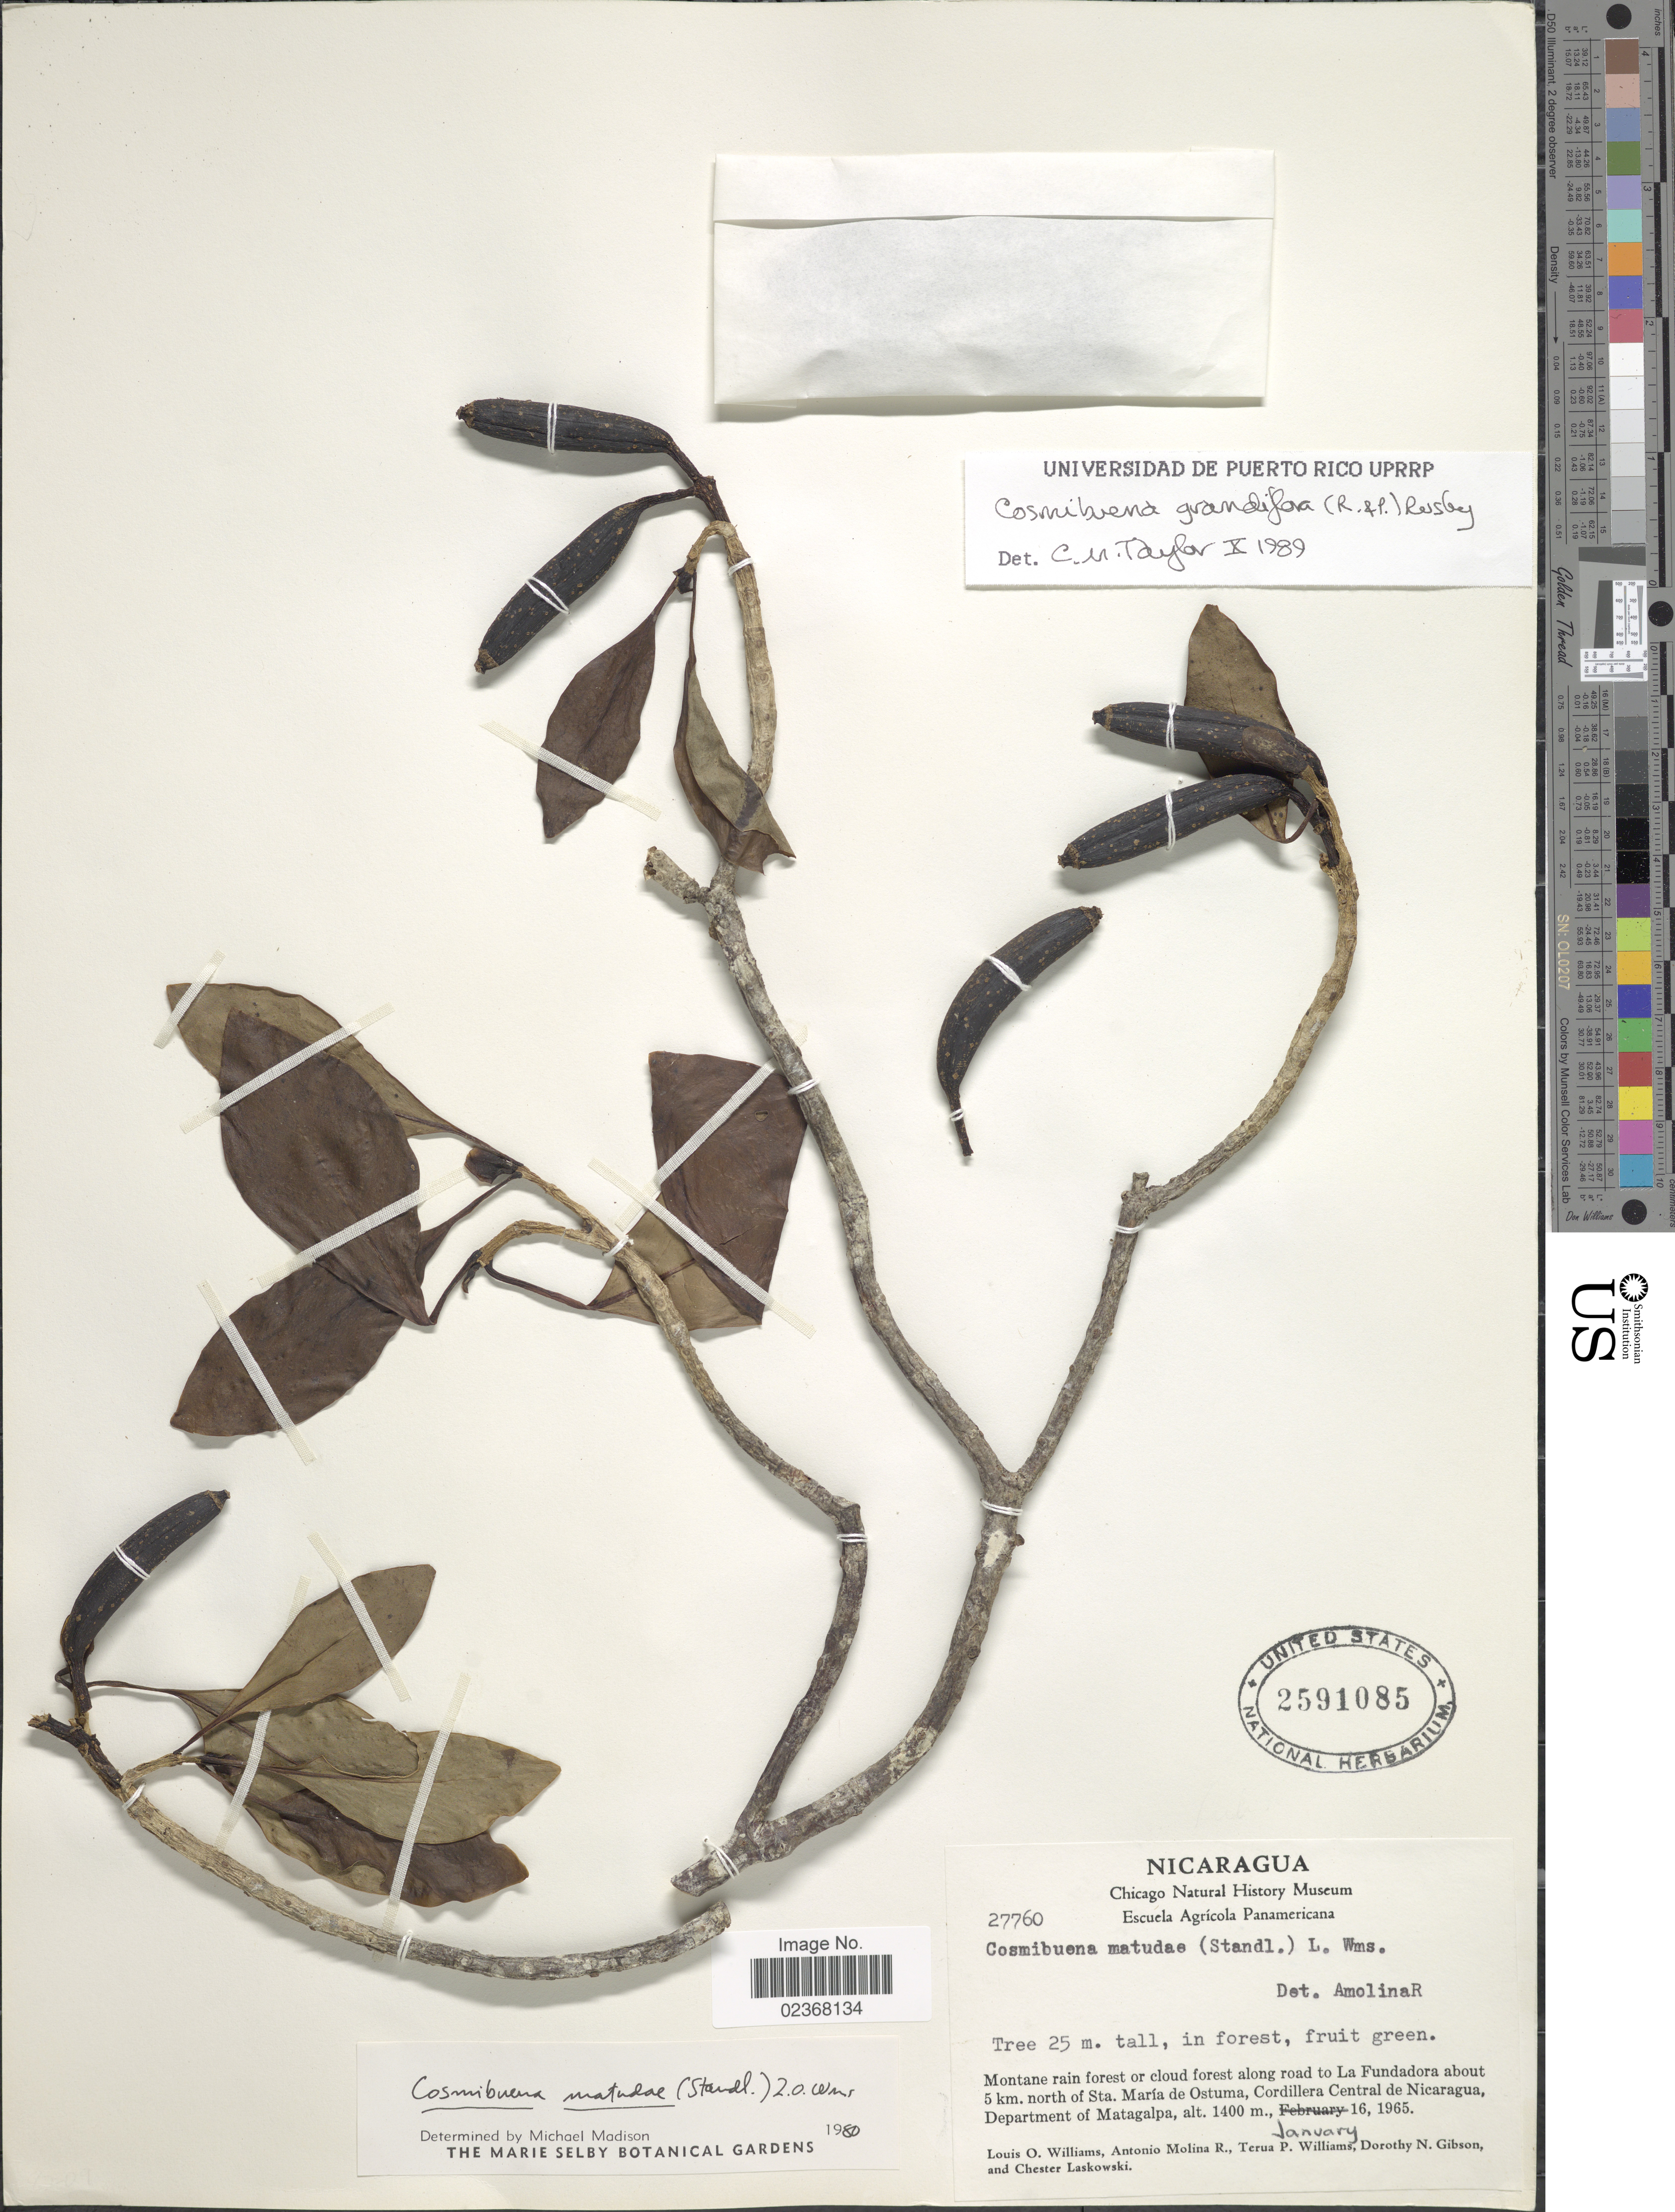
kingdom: Plantae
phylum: Tracheophyta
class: Magnoliopsida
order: Gentianales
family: Rubiaceae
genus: Cosmibuena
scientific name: Cosmibuena grandiflora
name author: (Rose & Pav.) Rusby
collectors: L. O. Williams, A. Molina R., T. P. Williams, D. N. Gibson & C. Laskowski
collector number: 27760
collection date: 1965-01-16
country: Nicaragua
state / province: Matagalpa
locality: Montane rain forest or cloud forest along road to La Fundadora about 5 km. north of Sta. Maria de Ostuma, Cordillera Central de Nicaragua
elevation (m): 1400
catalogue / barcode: US 2591085